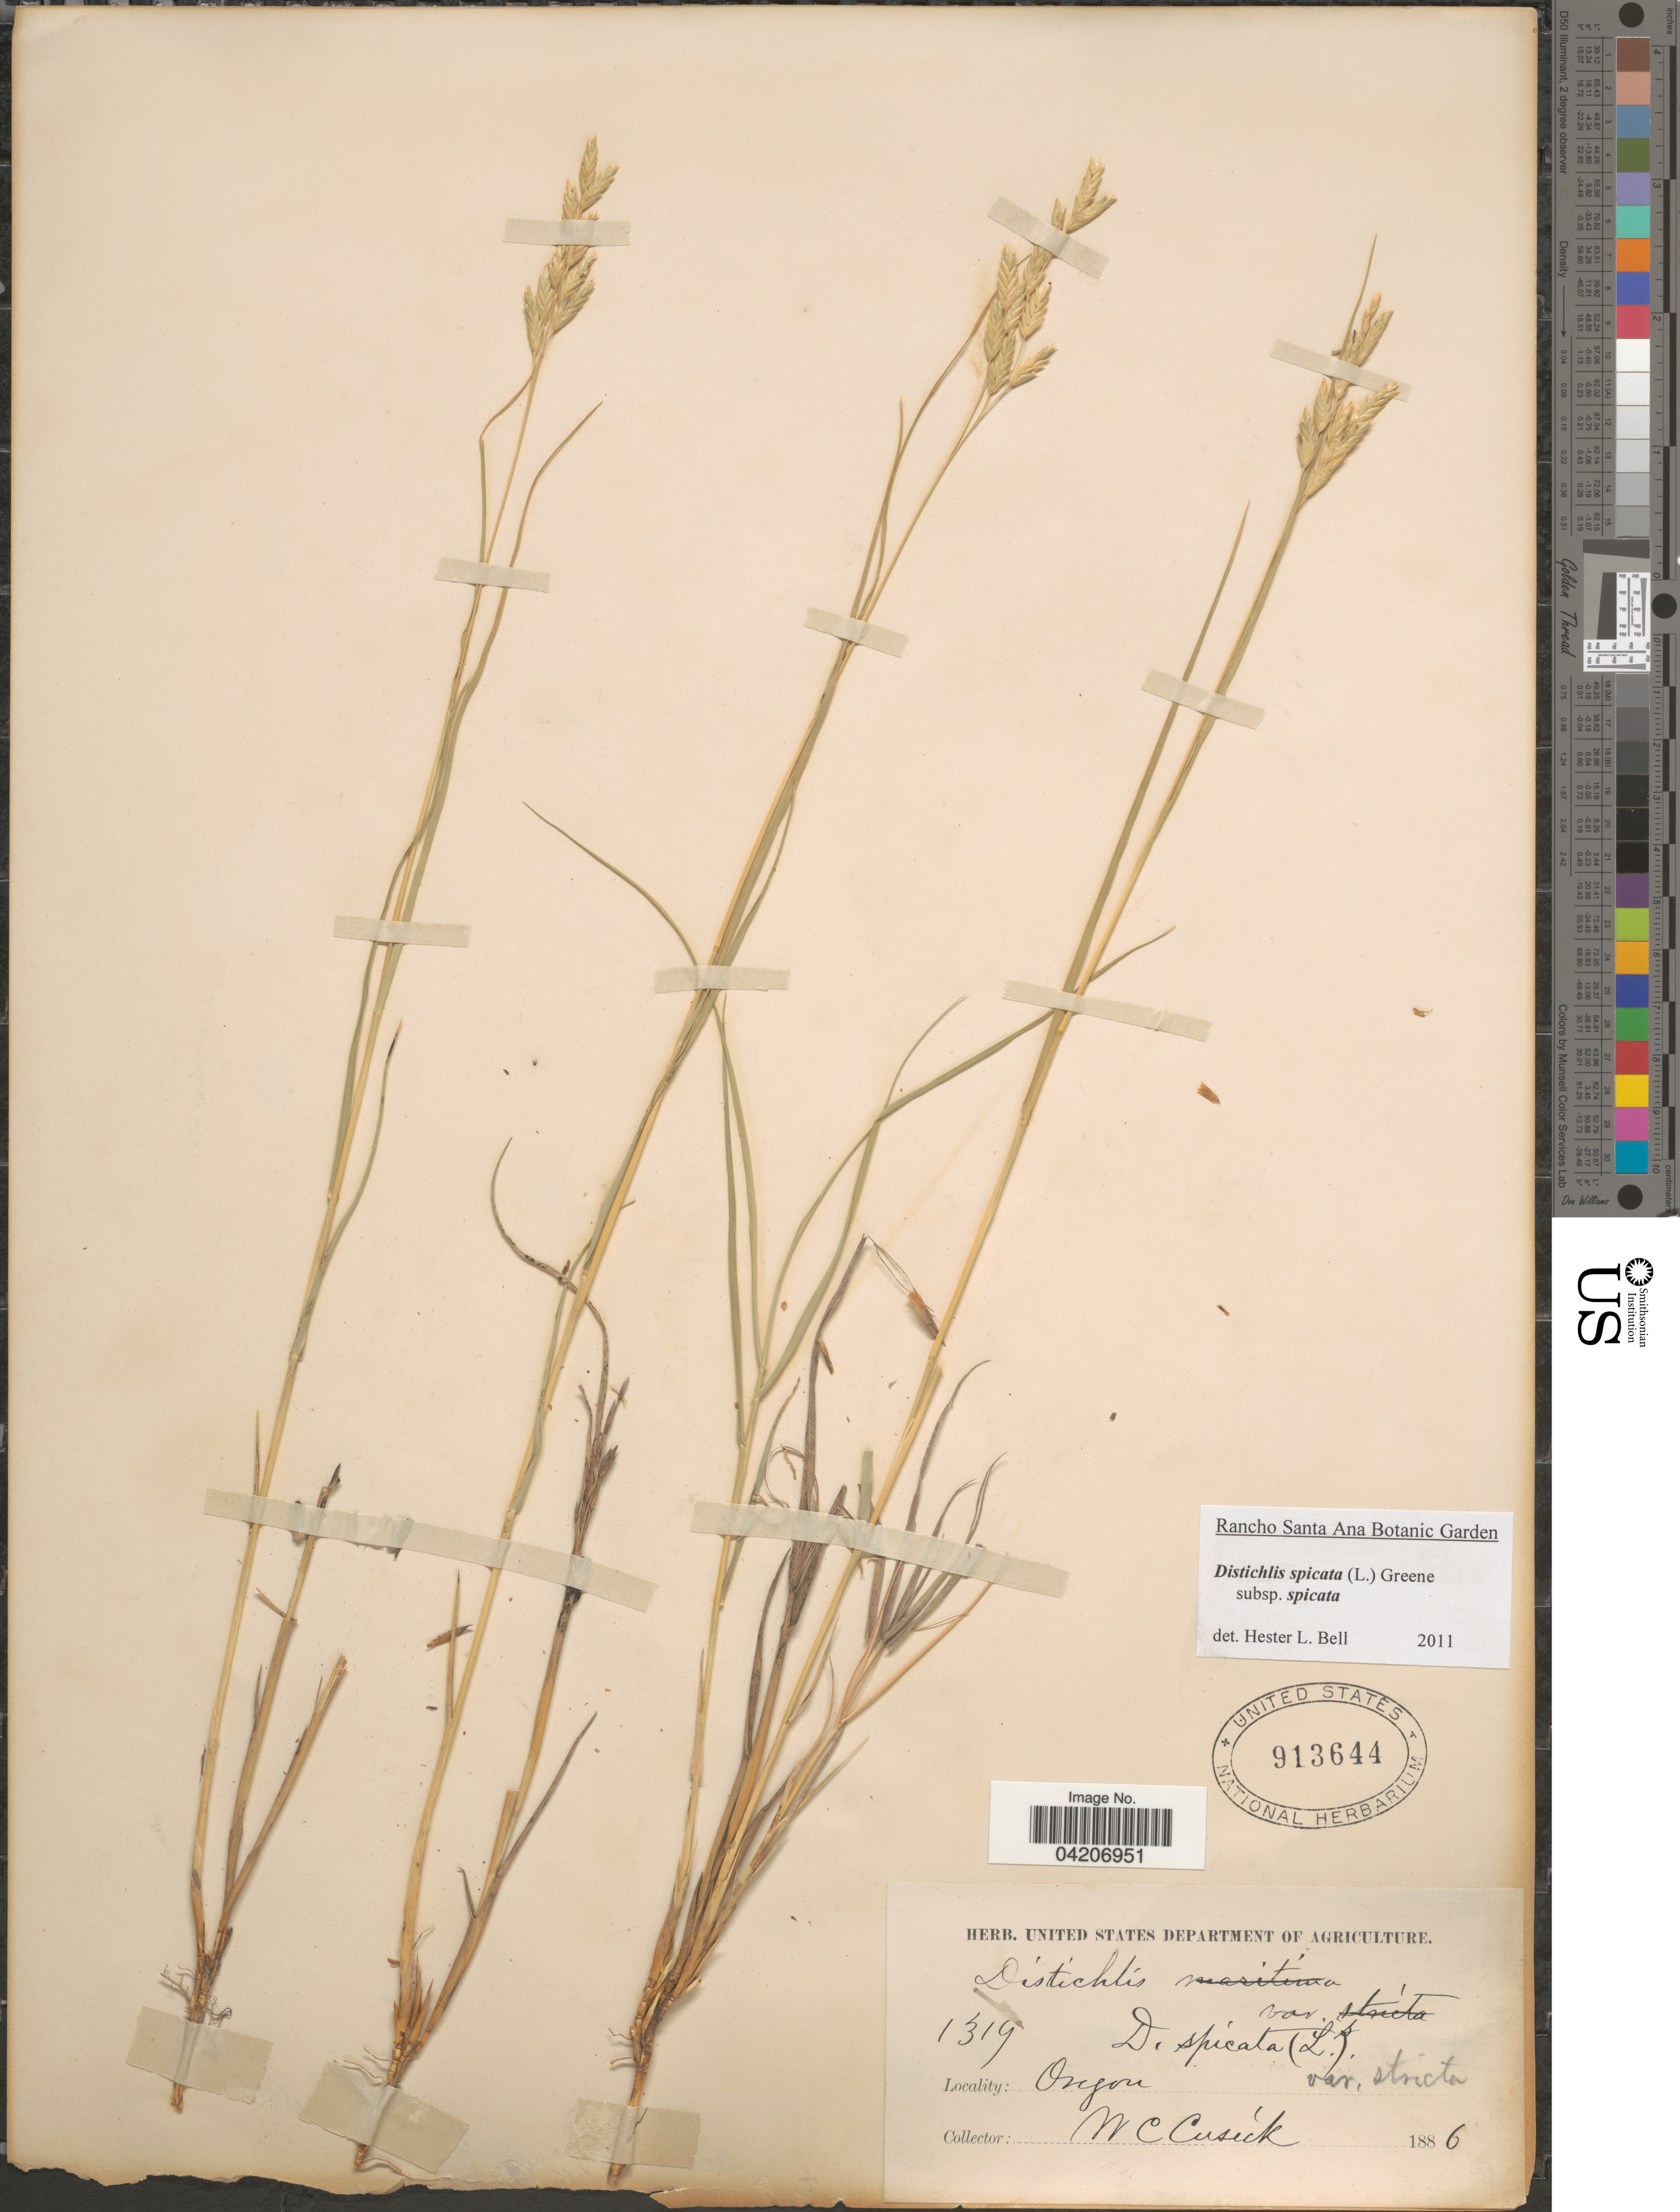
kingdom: Plantae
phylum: Tracheophyta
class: Liliopsida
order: Poales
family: Poaceae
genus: Distichlis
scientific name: Distichlis spicata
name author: (L.) Greene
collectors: W. C. Cusick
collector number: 1319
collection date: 1886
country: United States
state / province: Oregon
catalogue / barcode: US 913644